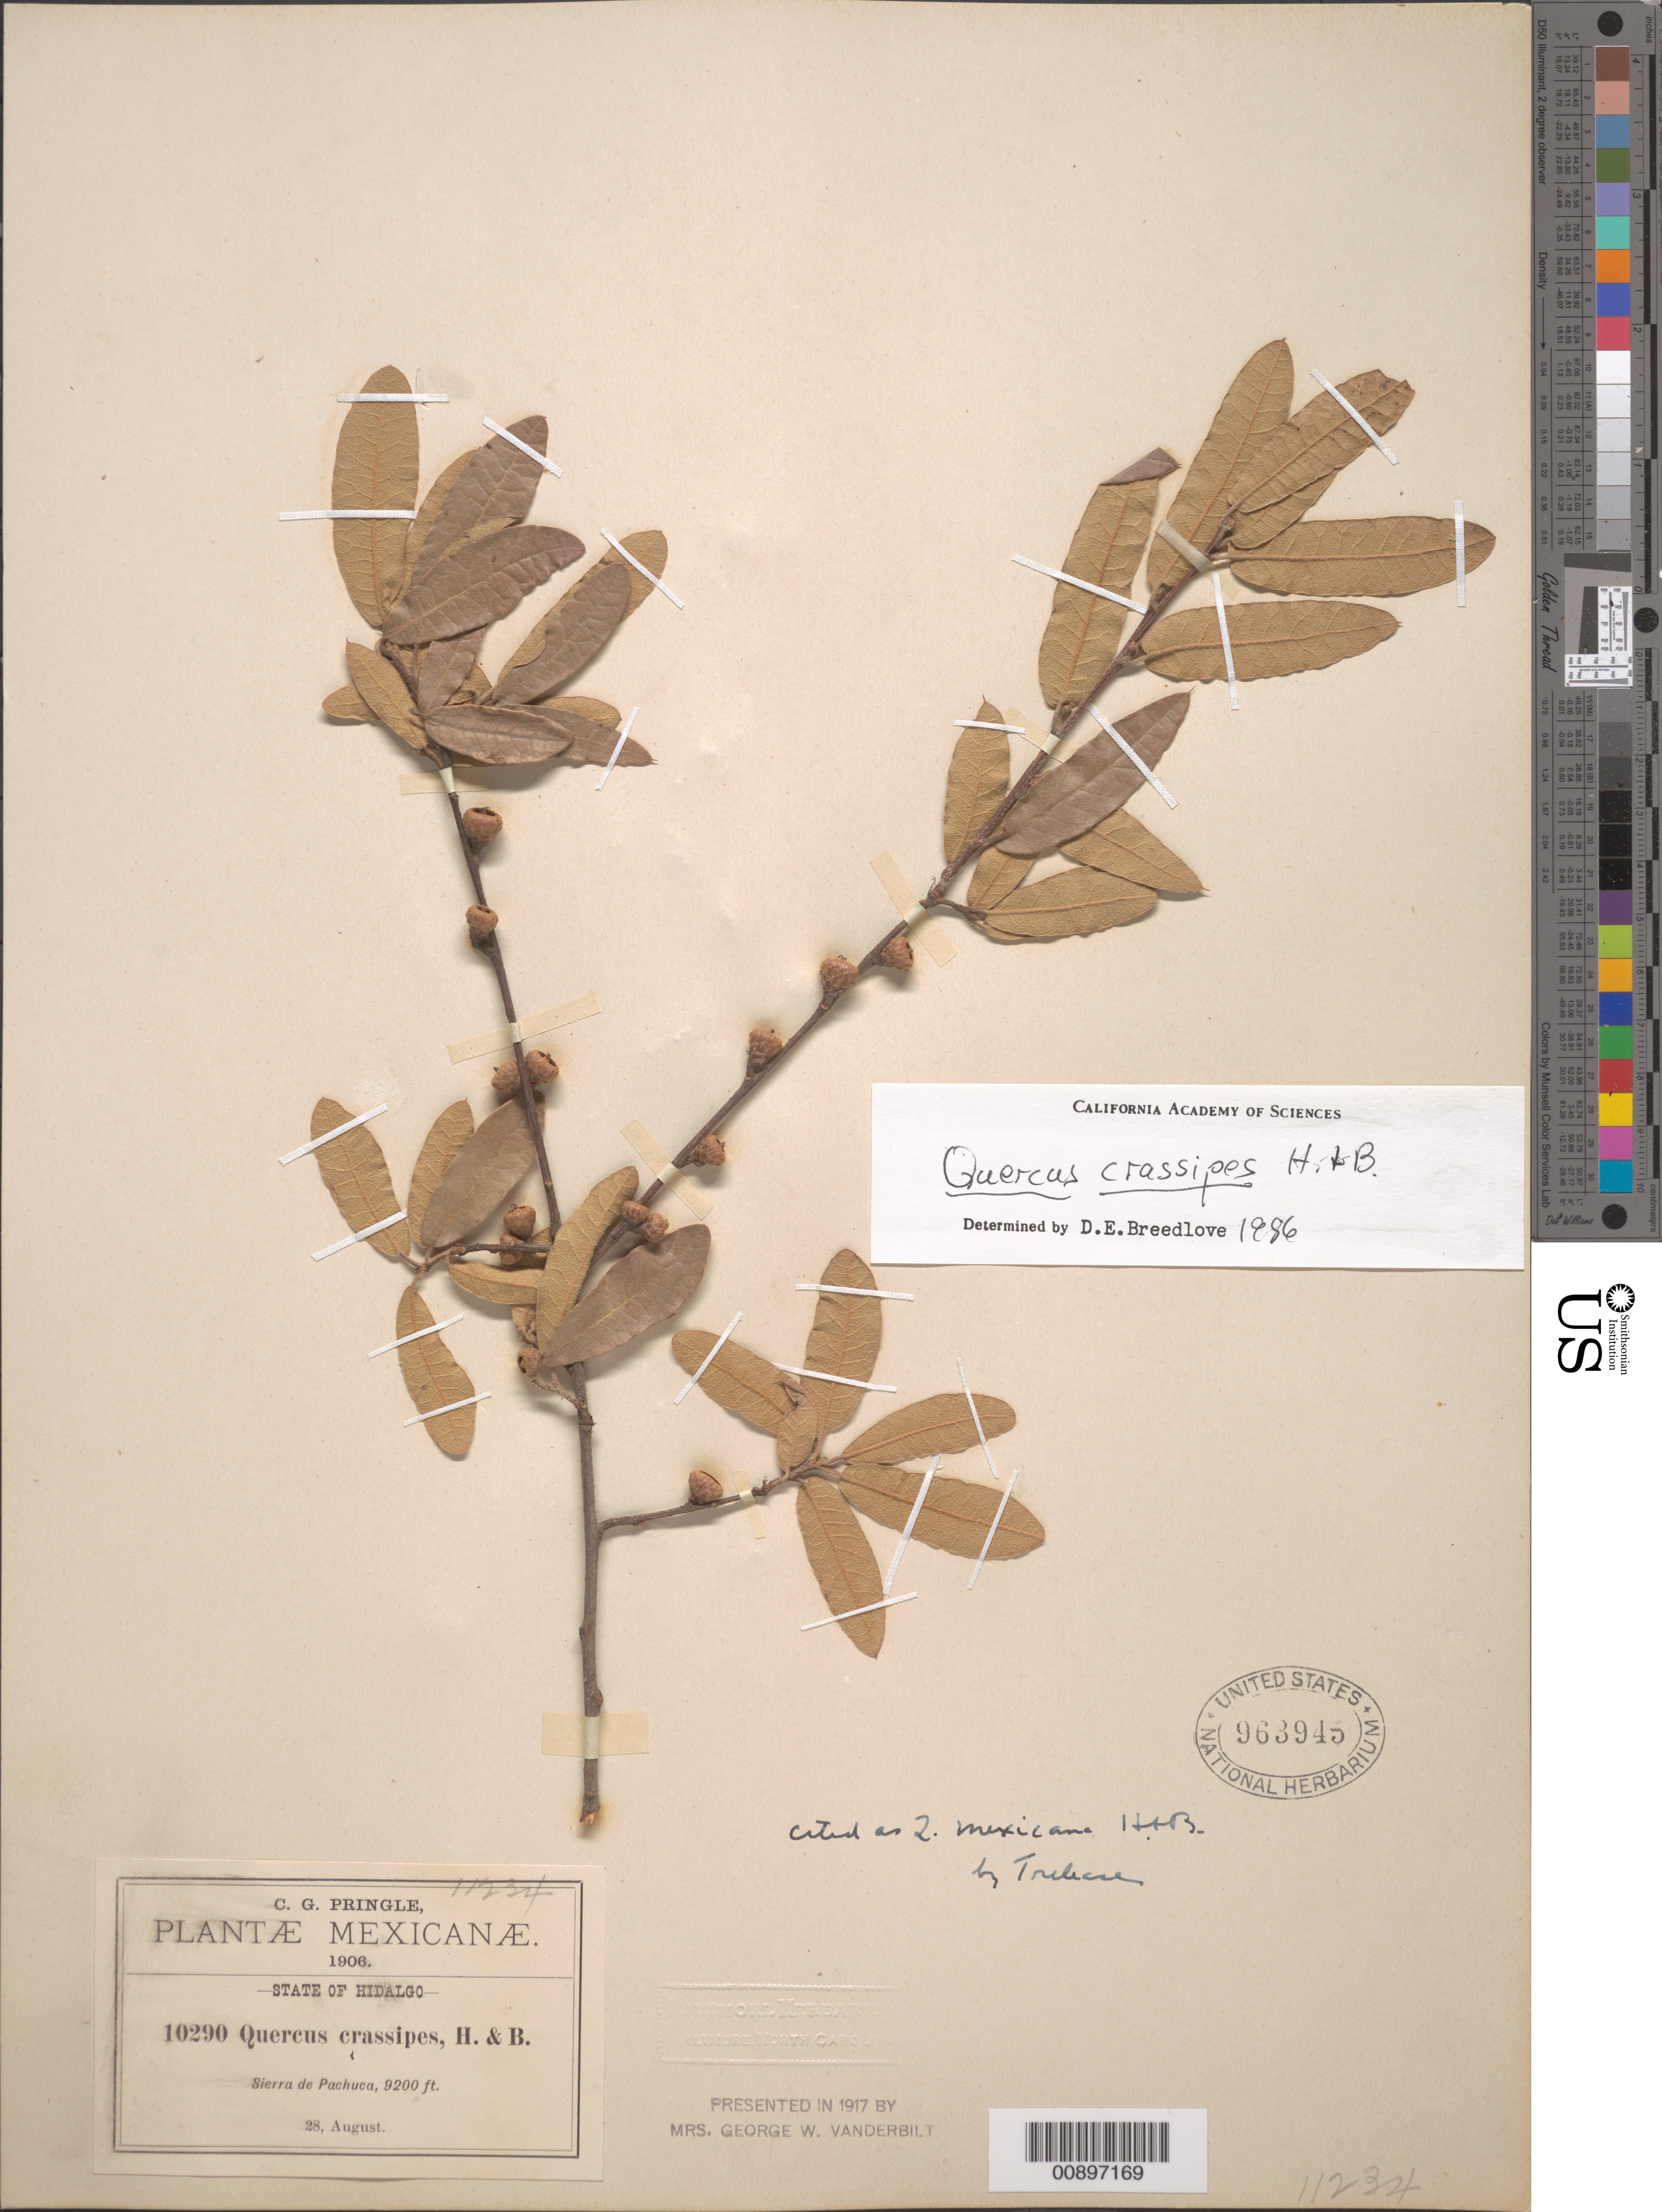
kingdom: Plantae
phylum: Tracheophyta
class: Magnoliopsida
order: Fagales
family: Fagaceae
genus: Quercus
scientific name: Quercus crassipes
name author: Humb. & Bonpl.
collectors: C. G. Pringle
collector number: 10290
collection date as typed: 28 Aug 1906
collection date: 1906-08-28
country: Mexico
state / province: Hidalgo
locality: Sierra de Pachuca, Hidalgo.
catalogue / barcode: US 963945